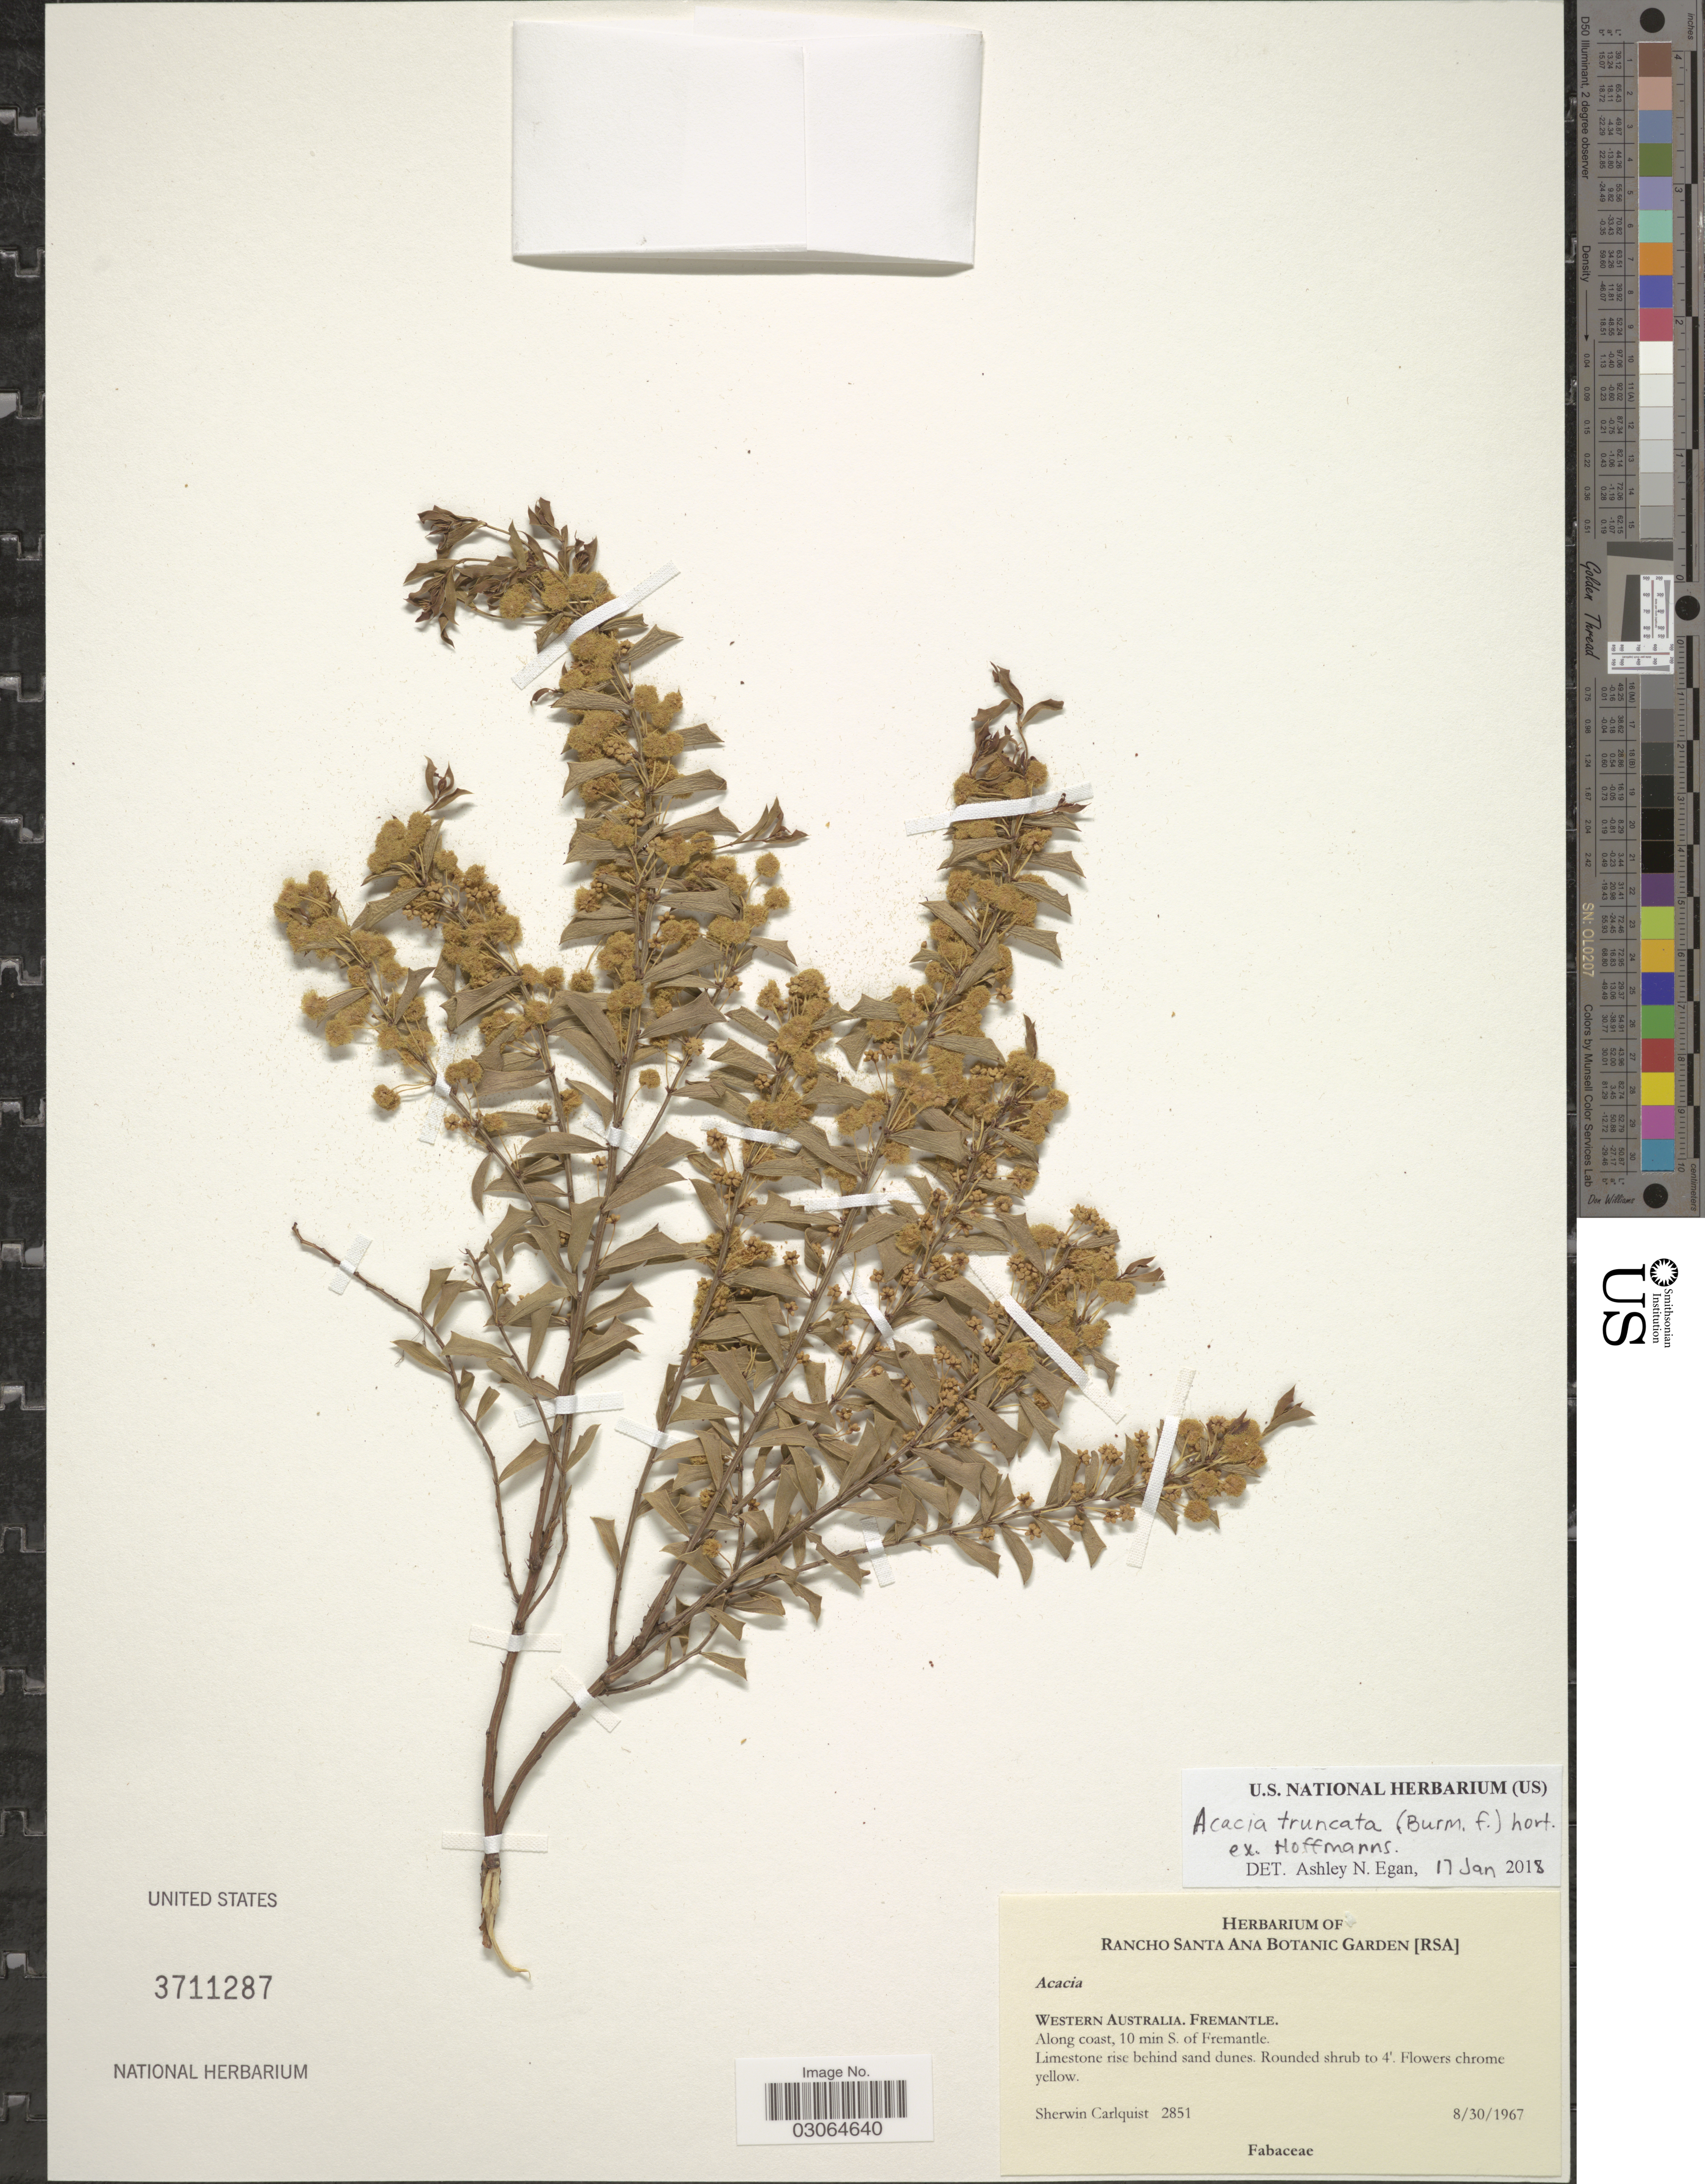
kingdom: Plantae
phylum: Tracheophyta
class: Magnoliopsida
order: Fabales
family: Fabaceae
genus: Acacia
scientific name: Acacia truncata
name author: Hoffmanns.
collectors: S. Carlquist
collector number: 2851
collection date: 1967-08-30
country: Australia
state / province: Western Australia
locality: Fremantle. Along coast, 10 min S. of Fremantle.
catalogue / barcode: US 3711287